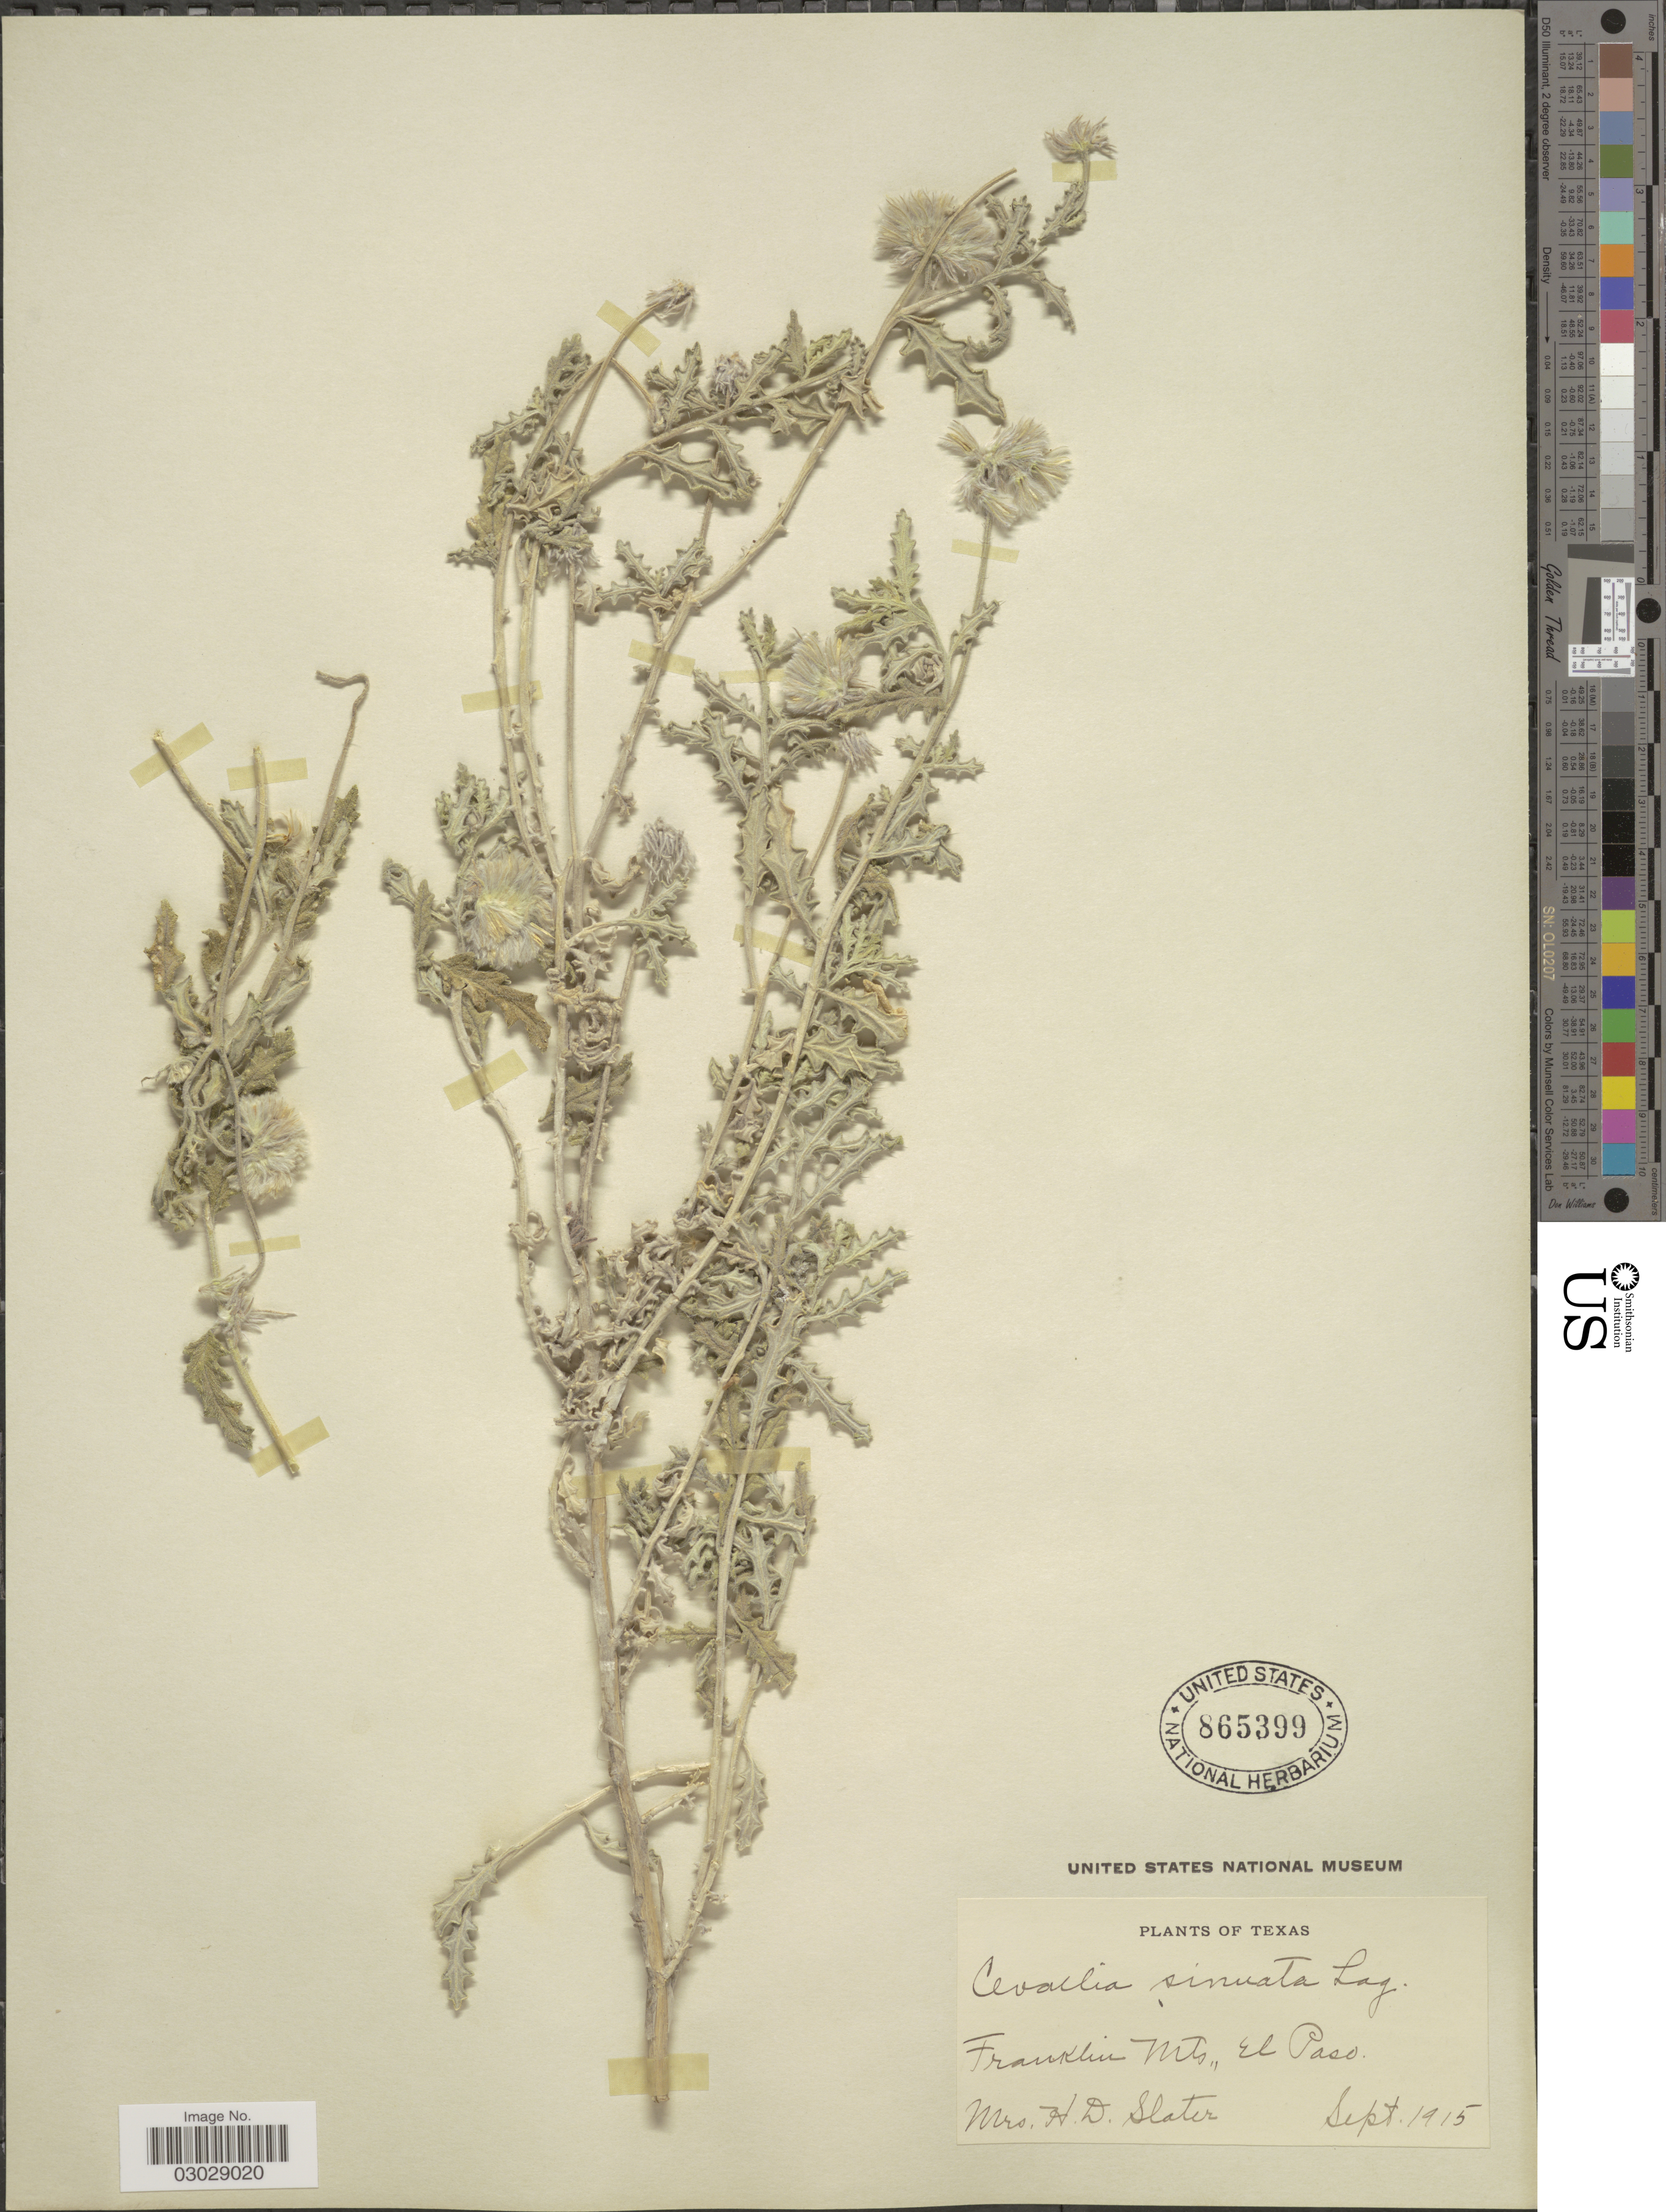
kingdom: Plantae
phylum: Tracheophyta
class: Magnoliopsida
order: Cornales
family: Loasaceae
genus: Cevallia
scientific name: Cevallia sinuata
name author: Lag.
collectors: H. Slater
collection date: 1915-09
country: United States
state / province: Texas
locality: Franklin Mts., El Paso.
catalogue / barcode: US 865399